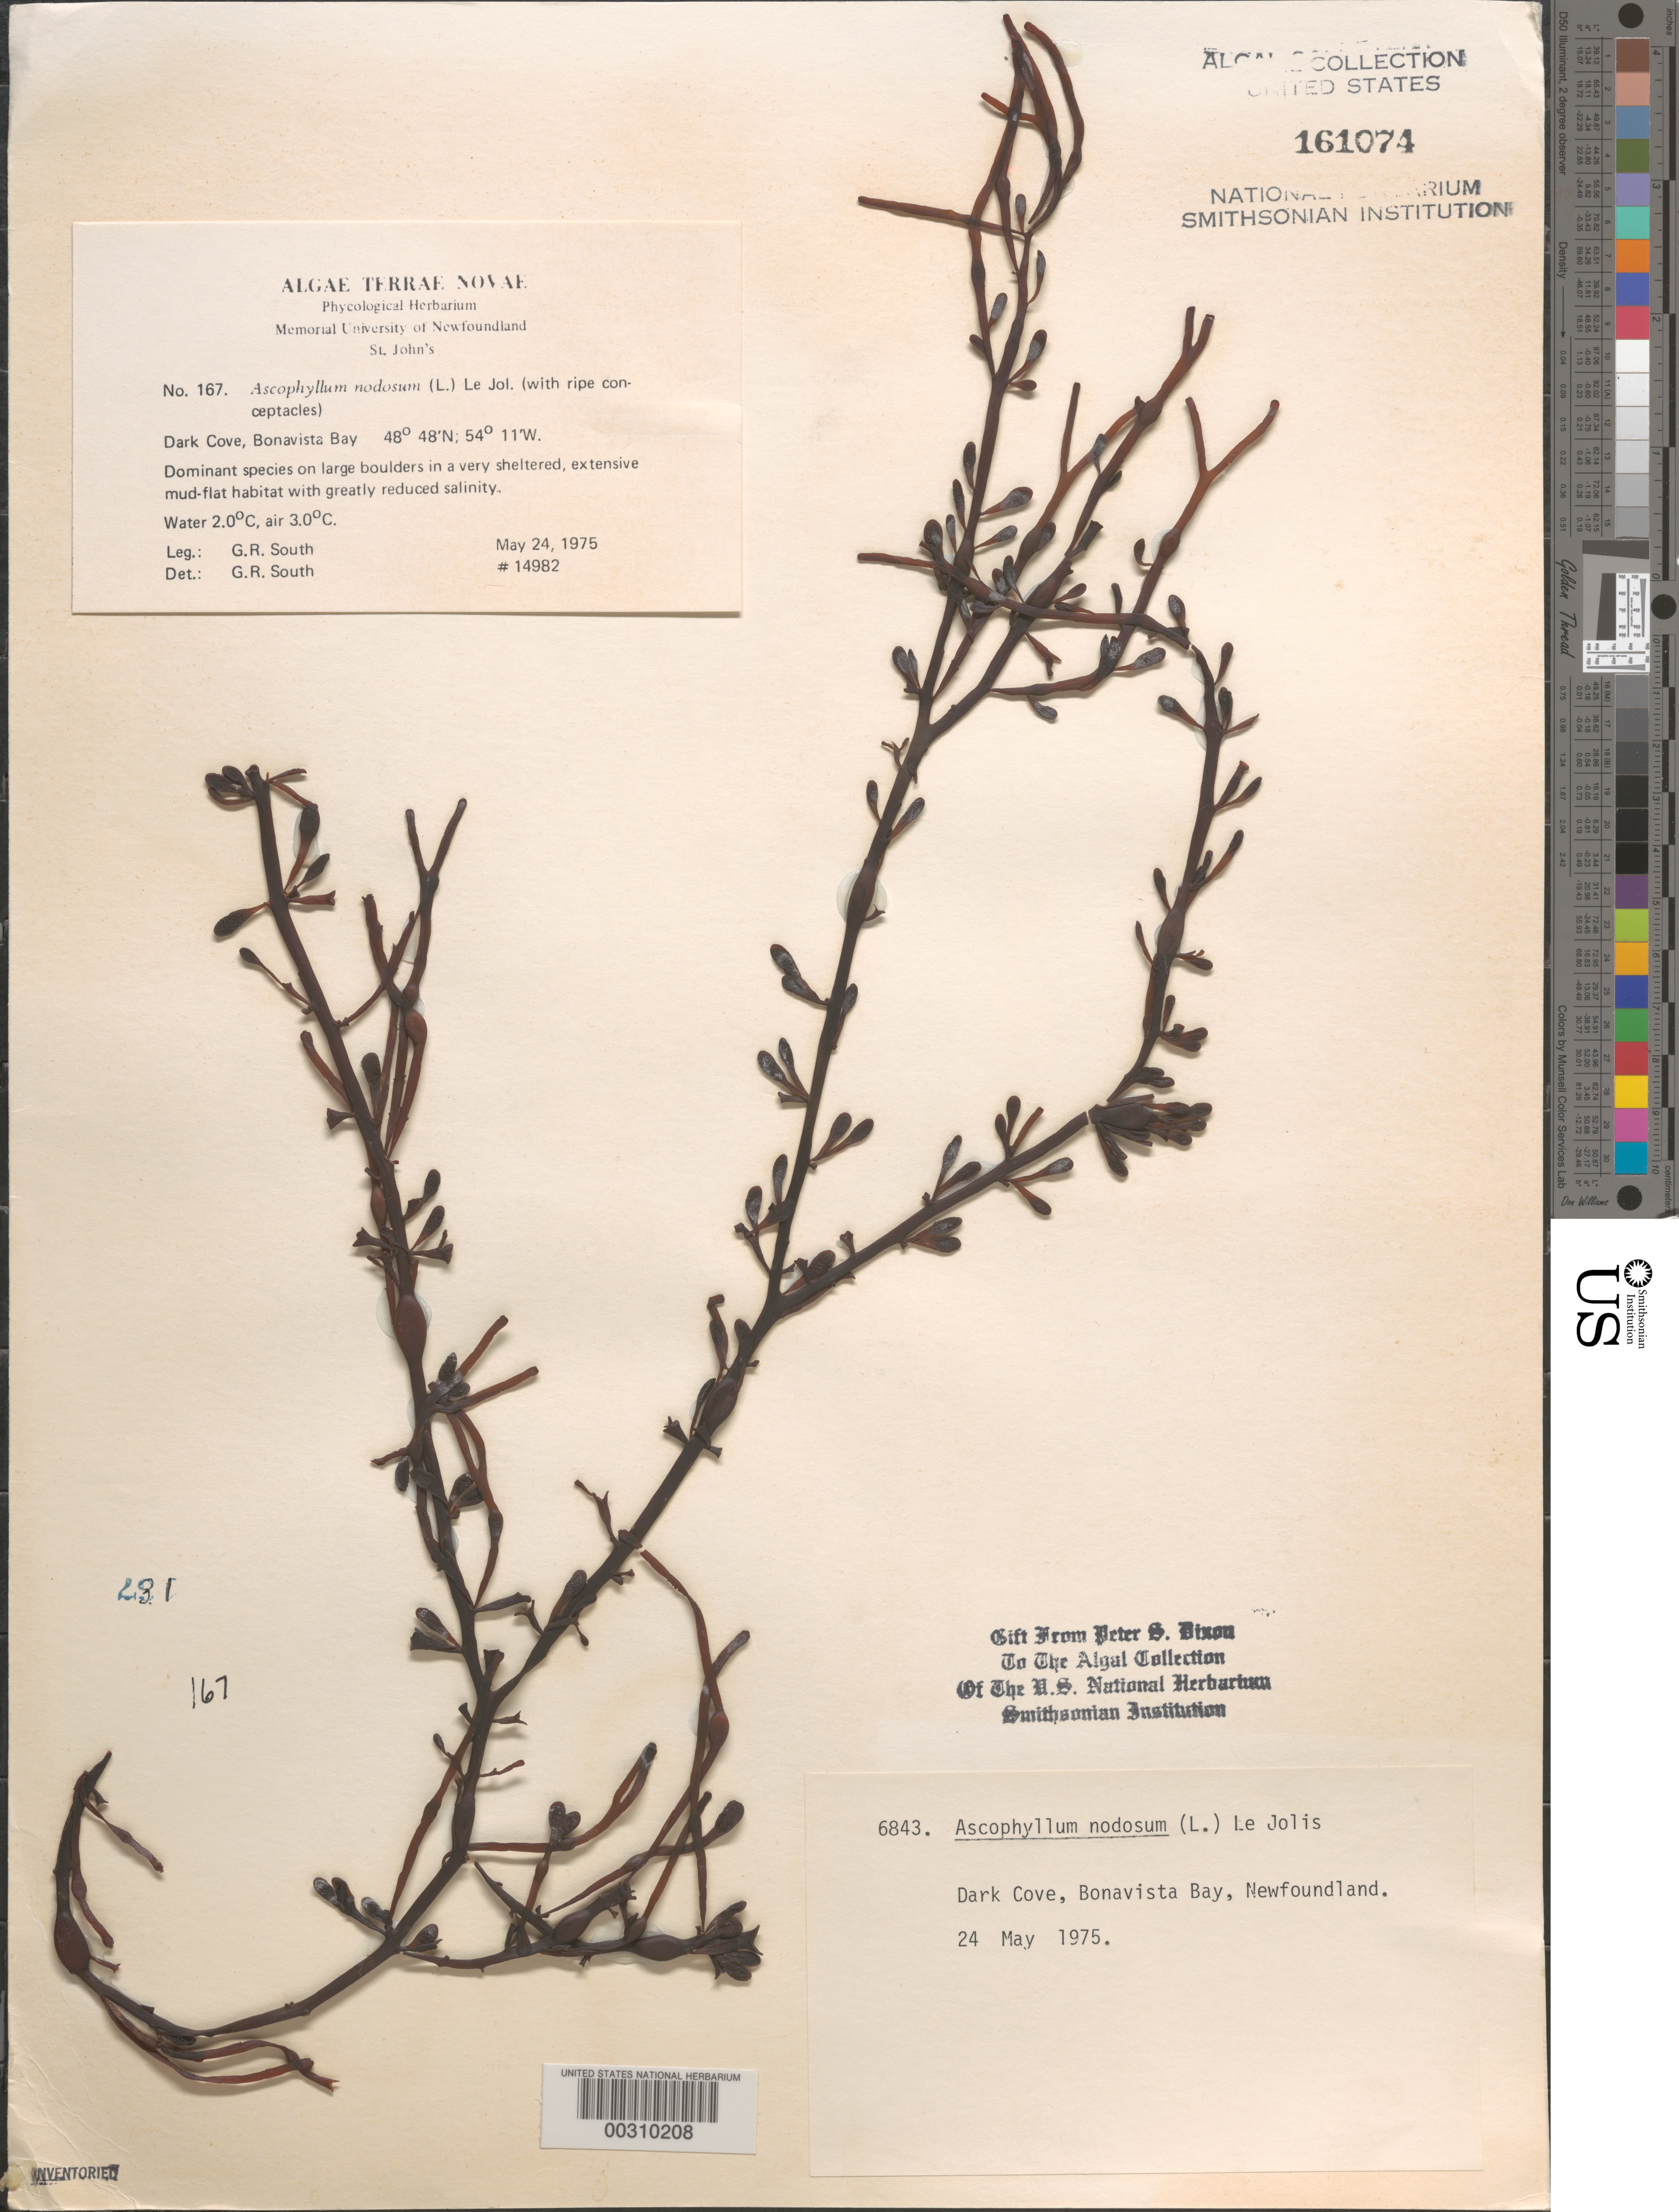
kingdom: Chromista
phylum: Ochrophyta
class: Phaeophyceae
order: Fucales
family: Fucaceae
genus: Ascophyllum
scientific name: Ascophyllum nodosum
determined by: South, G. R.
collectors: G. R. South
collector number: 14982 & PSD 6843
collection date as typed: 24 May 1975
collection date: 1975-05-24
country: Canada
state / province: Newfoundland and Labrador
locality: Dark Cove, Bonavista Bay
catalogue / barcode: US 161074